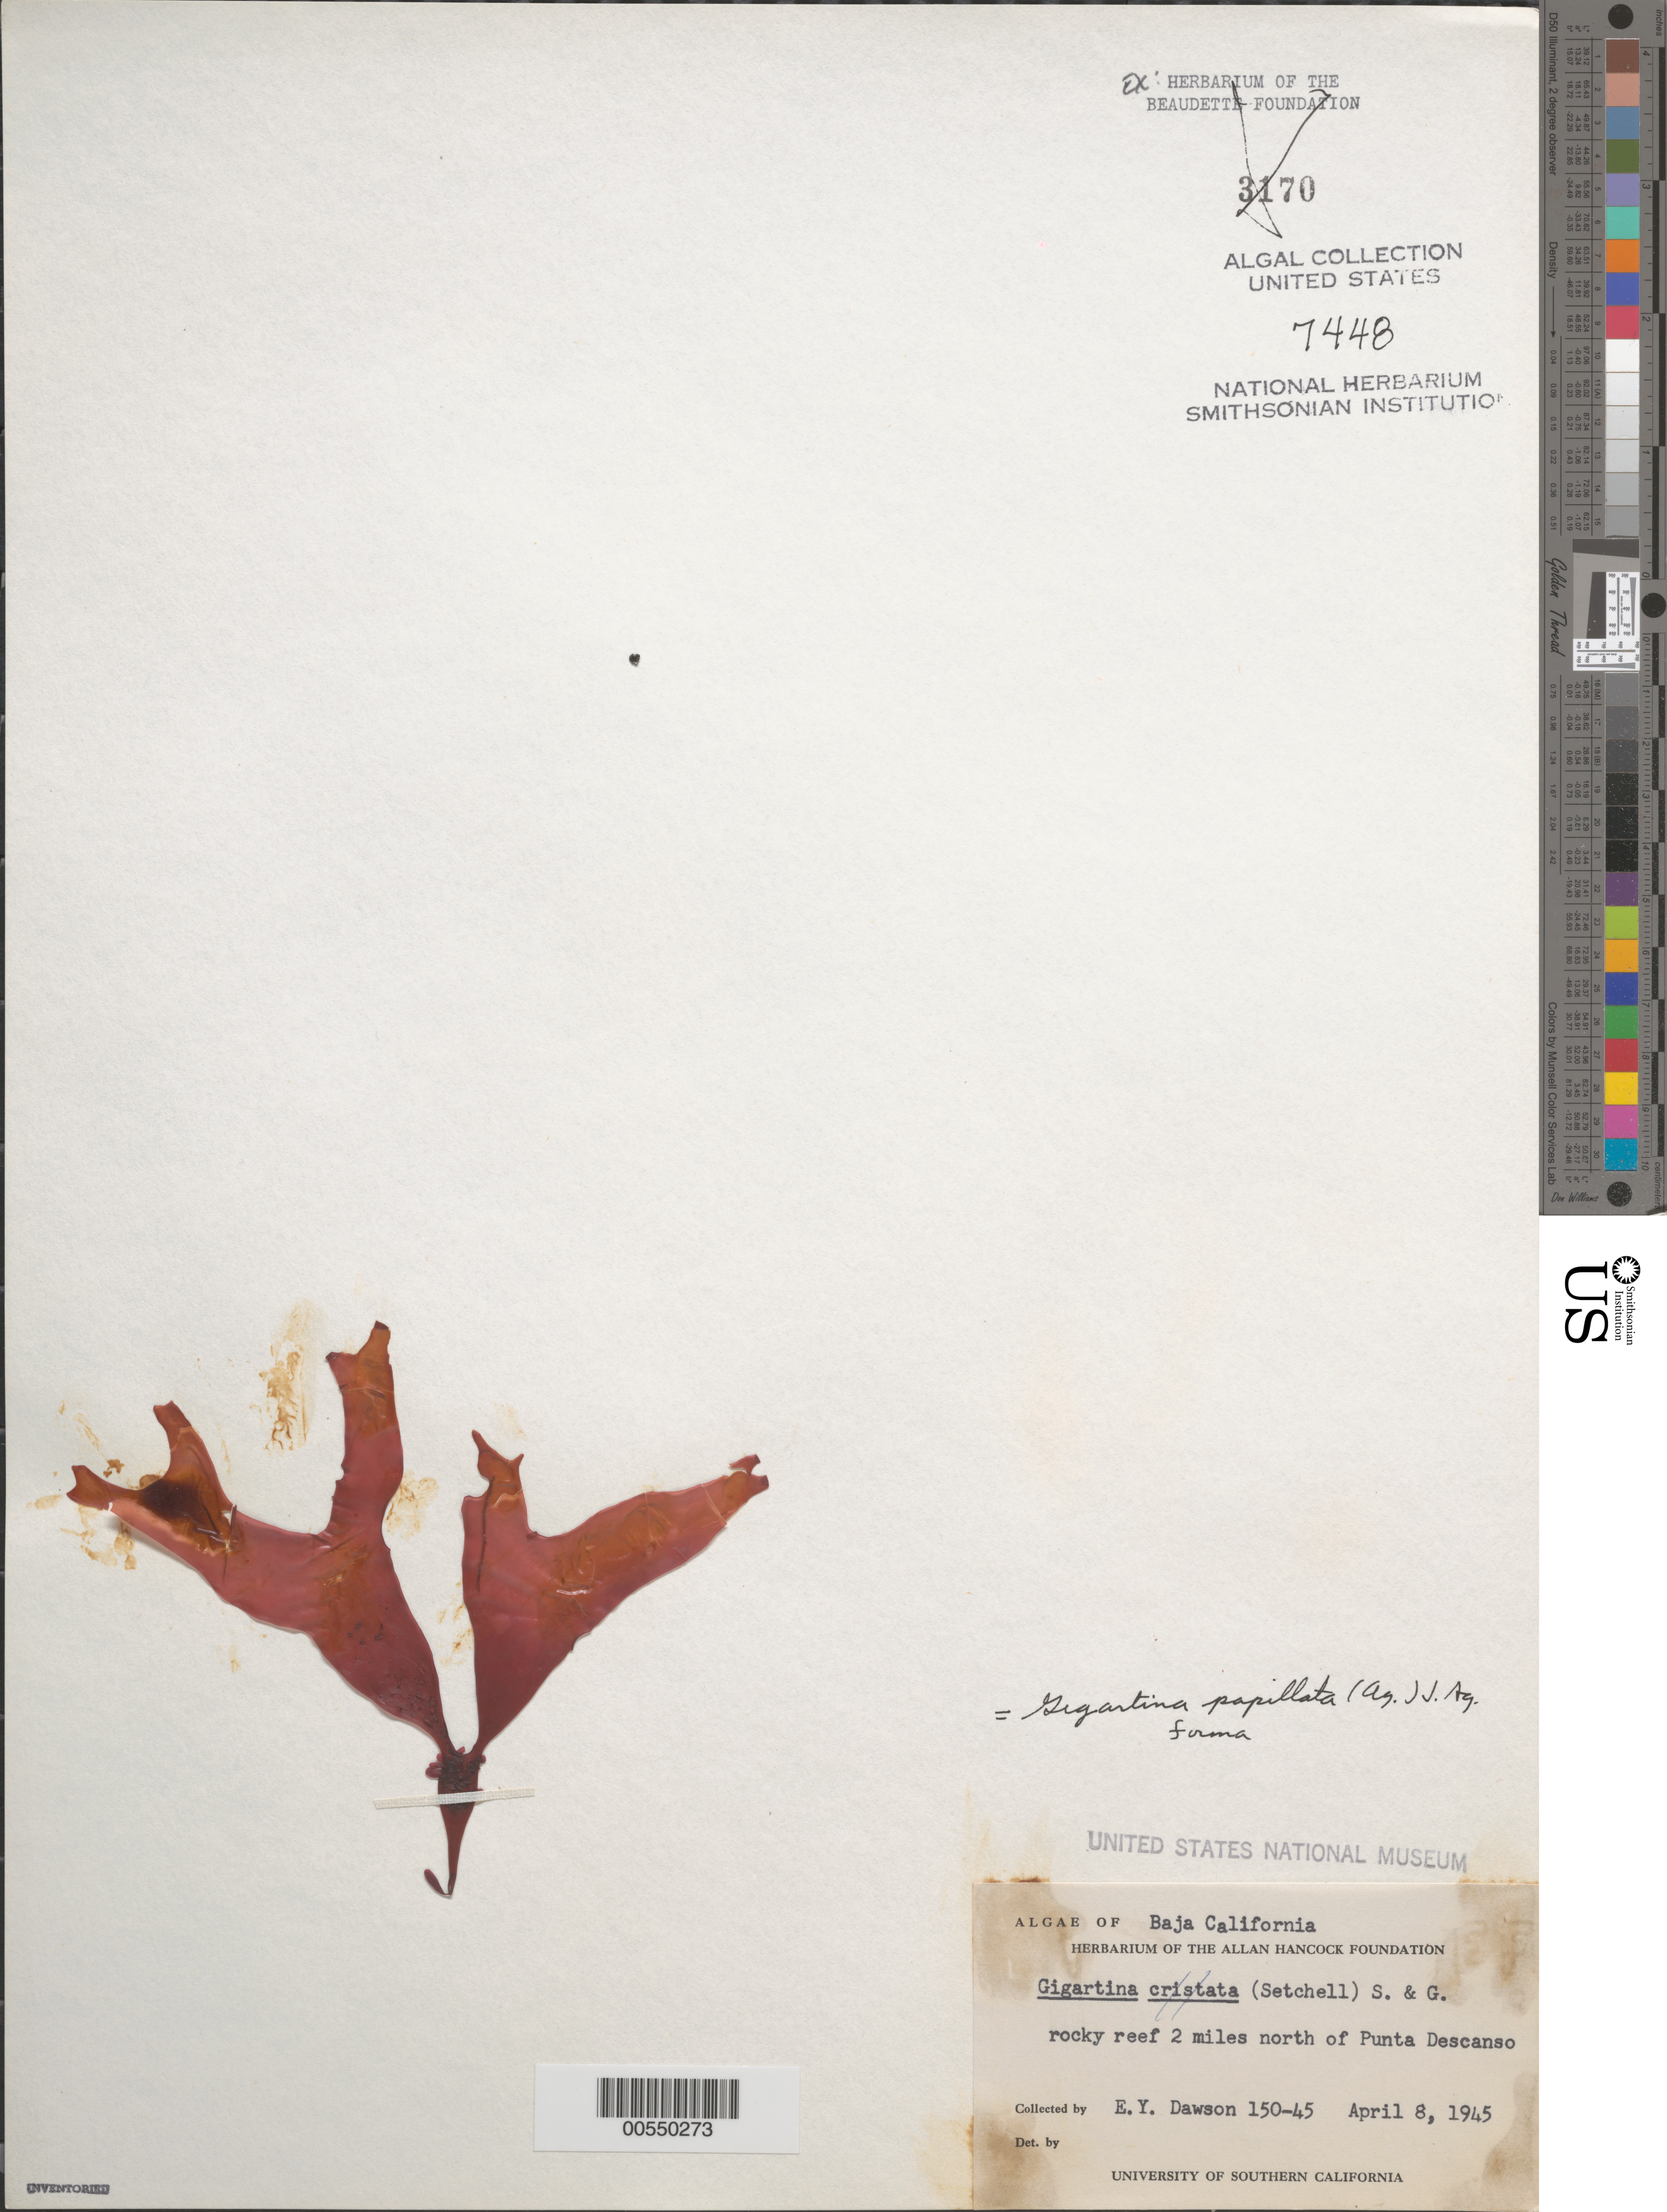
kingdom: Plantae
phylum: Rhodophyta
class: Florideophyceae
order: Gigartinales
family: Phyllophoraceae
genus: Mastocarpus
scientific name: Mastocarpus papillatus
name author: (C. Agardh) Kütz.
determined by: Algae name updating Project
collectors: E. Y. Dawson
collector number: EYD 150-45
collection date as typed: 08 Apr 1945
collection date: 1945-04-08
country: Mexico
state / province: Baja California Norte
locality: Reef 2 miles north of Punta Descanso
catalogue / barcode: US 7448